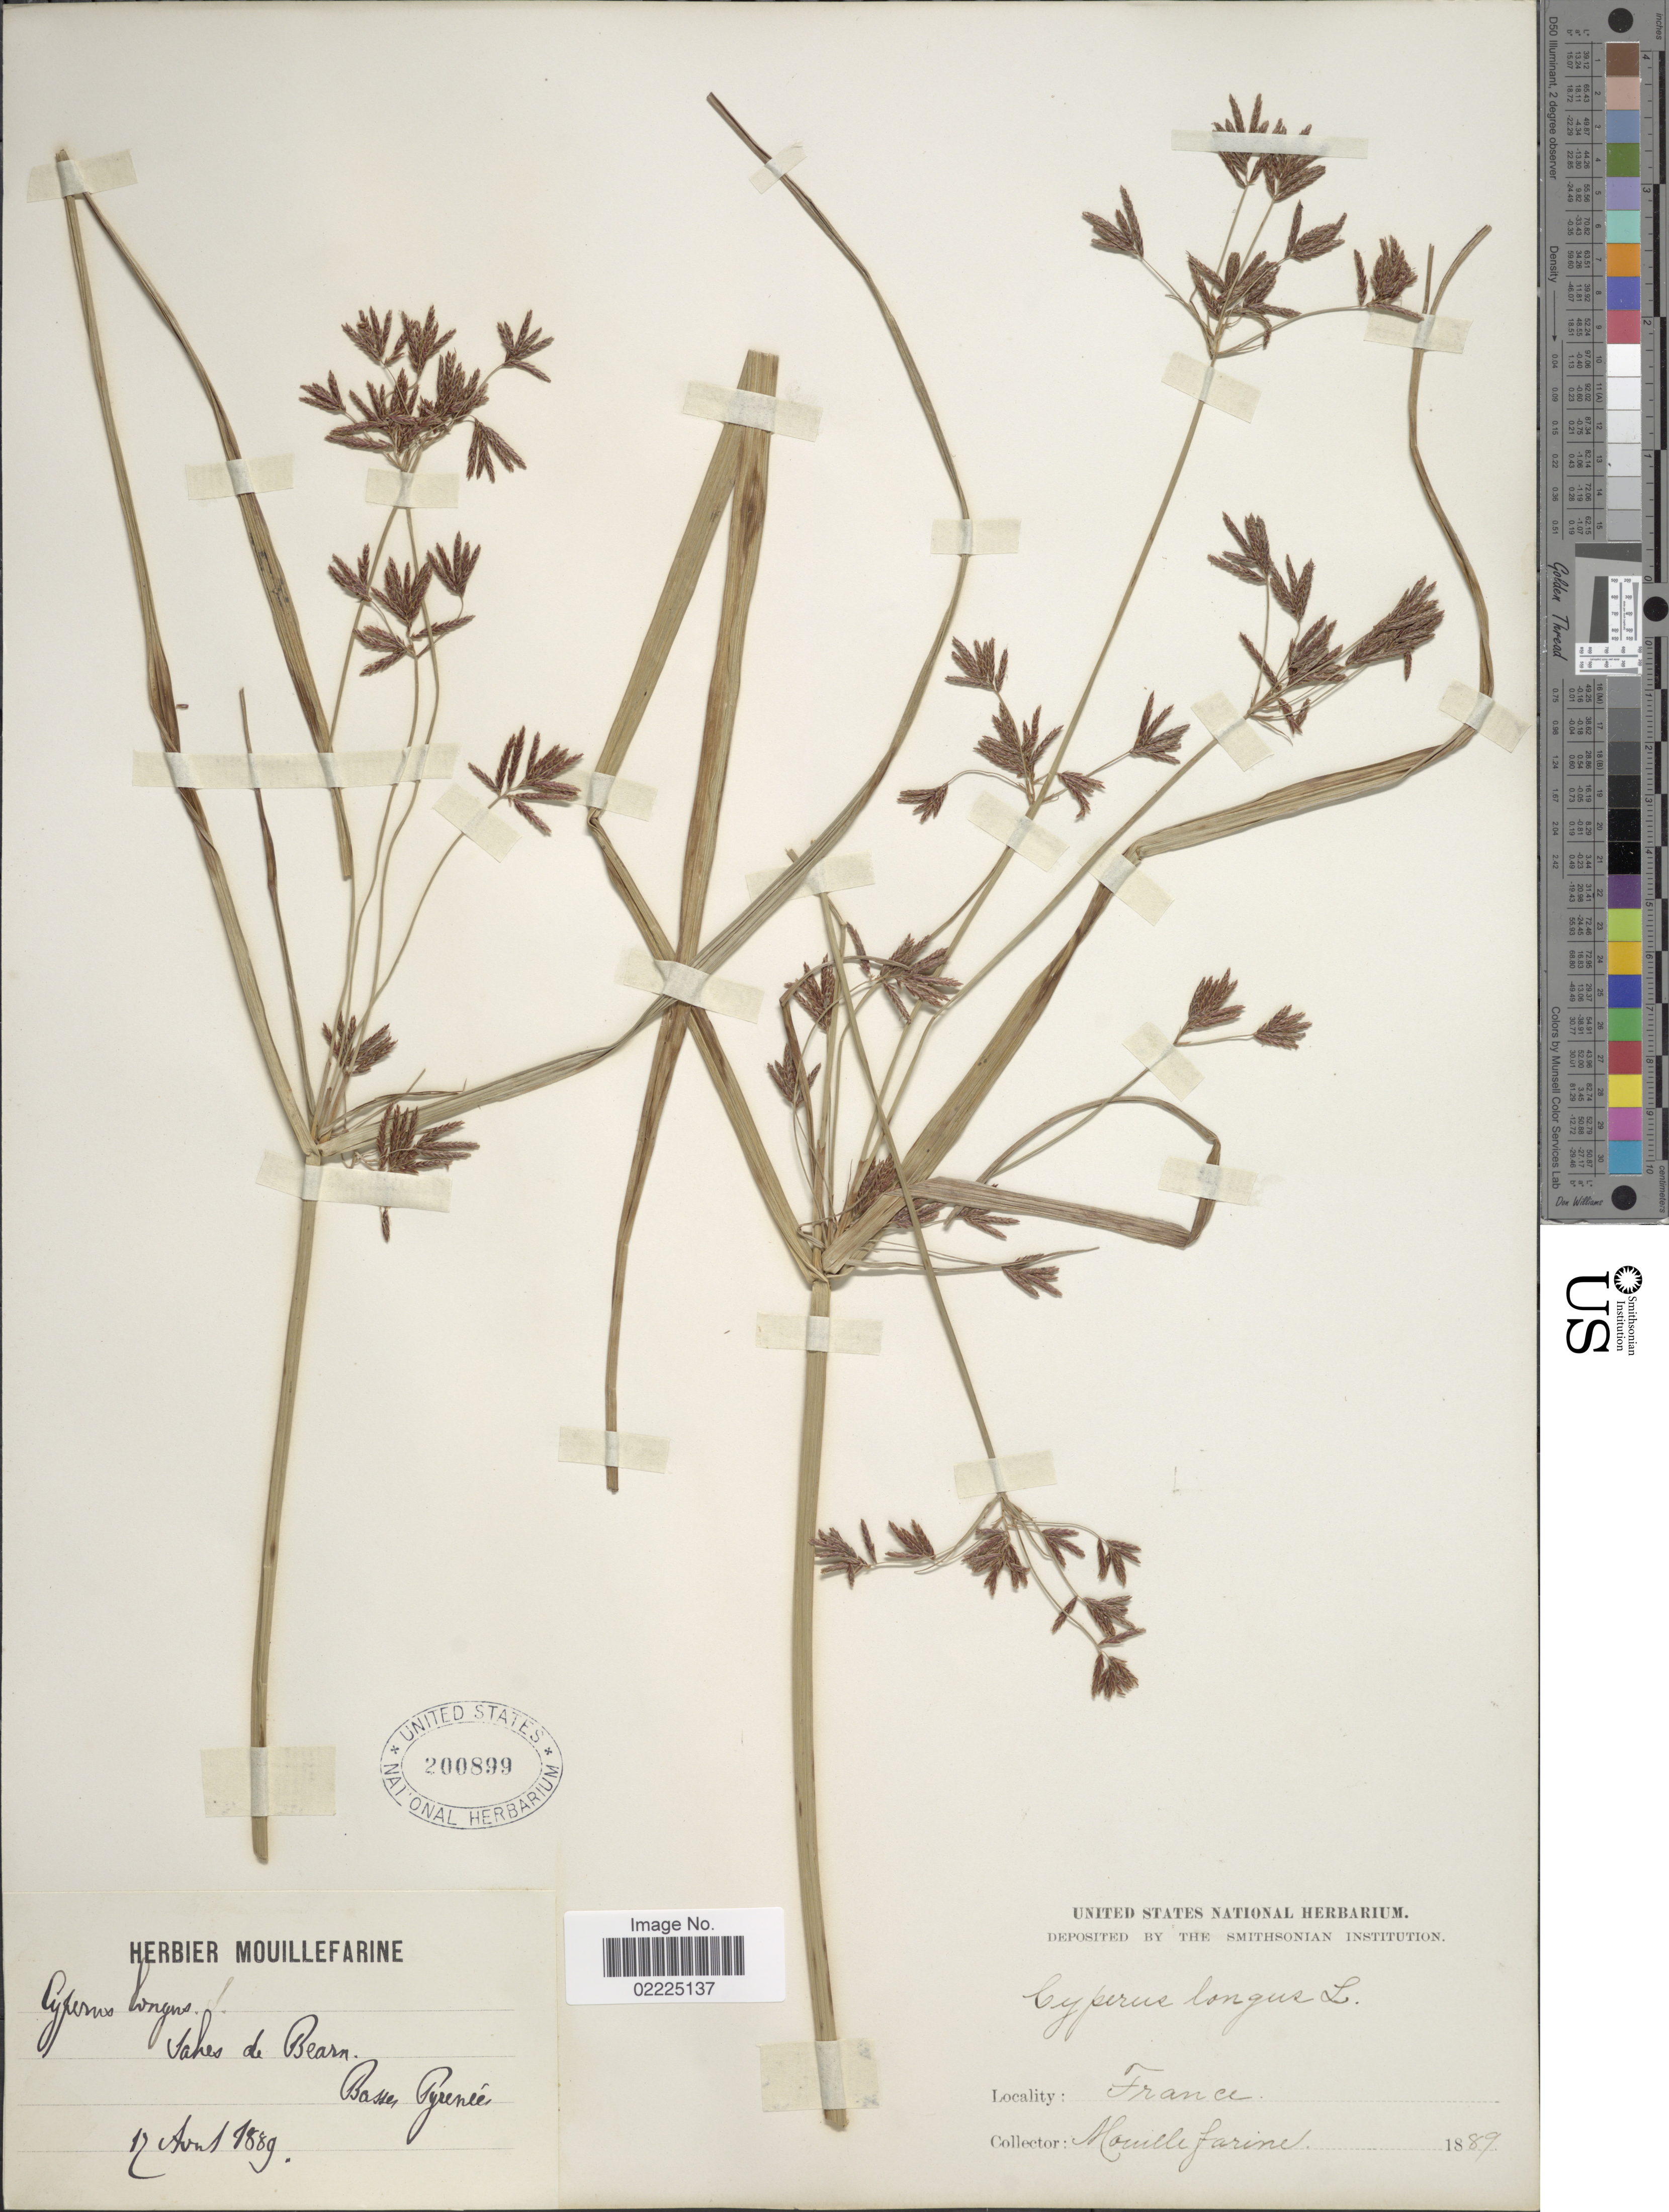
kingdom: Plantae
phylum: Tracheophyta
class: Liliopsida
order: Poales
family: Cyperaceae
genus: Cyperus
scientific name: Cyperus longus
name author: L.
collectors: A. Mouillefarine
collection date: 1889-08-12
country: France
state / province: Nouvelle-Aquitaine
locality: Sailes de Béarn, Basses Pyrénées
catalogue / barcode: US 200899